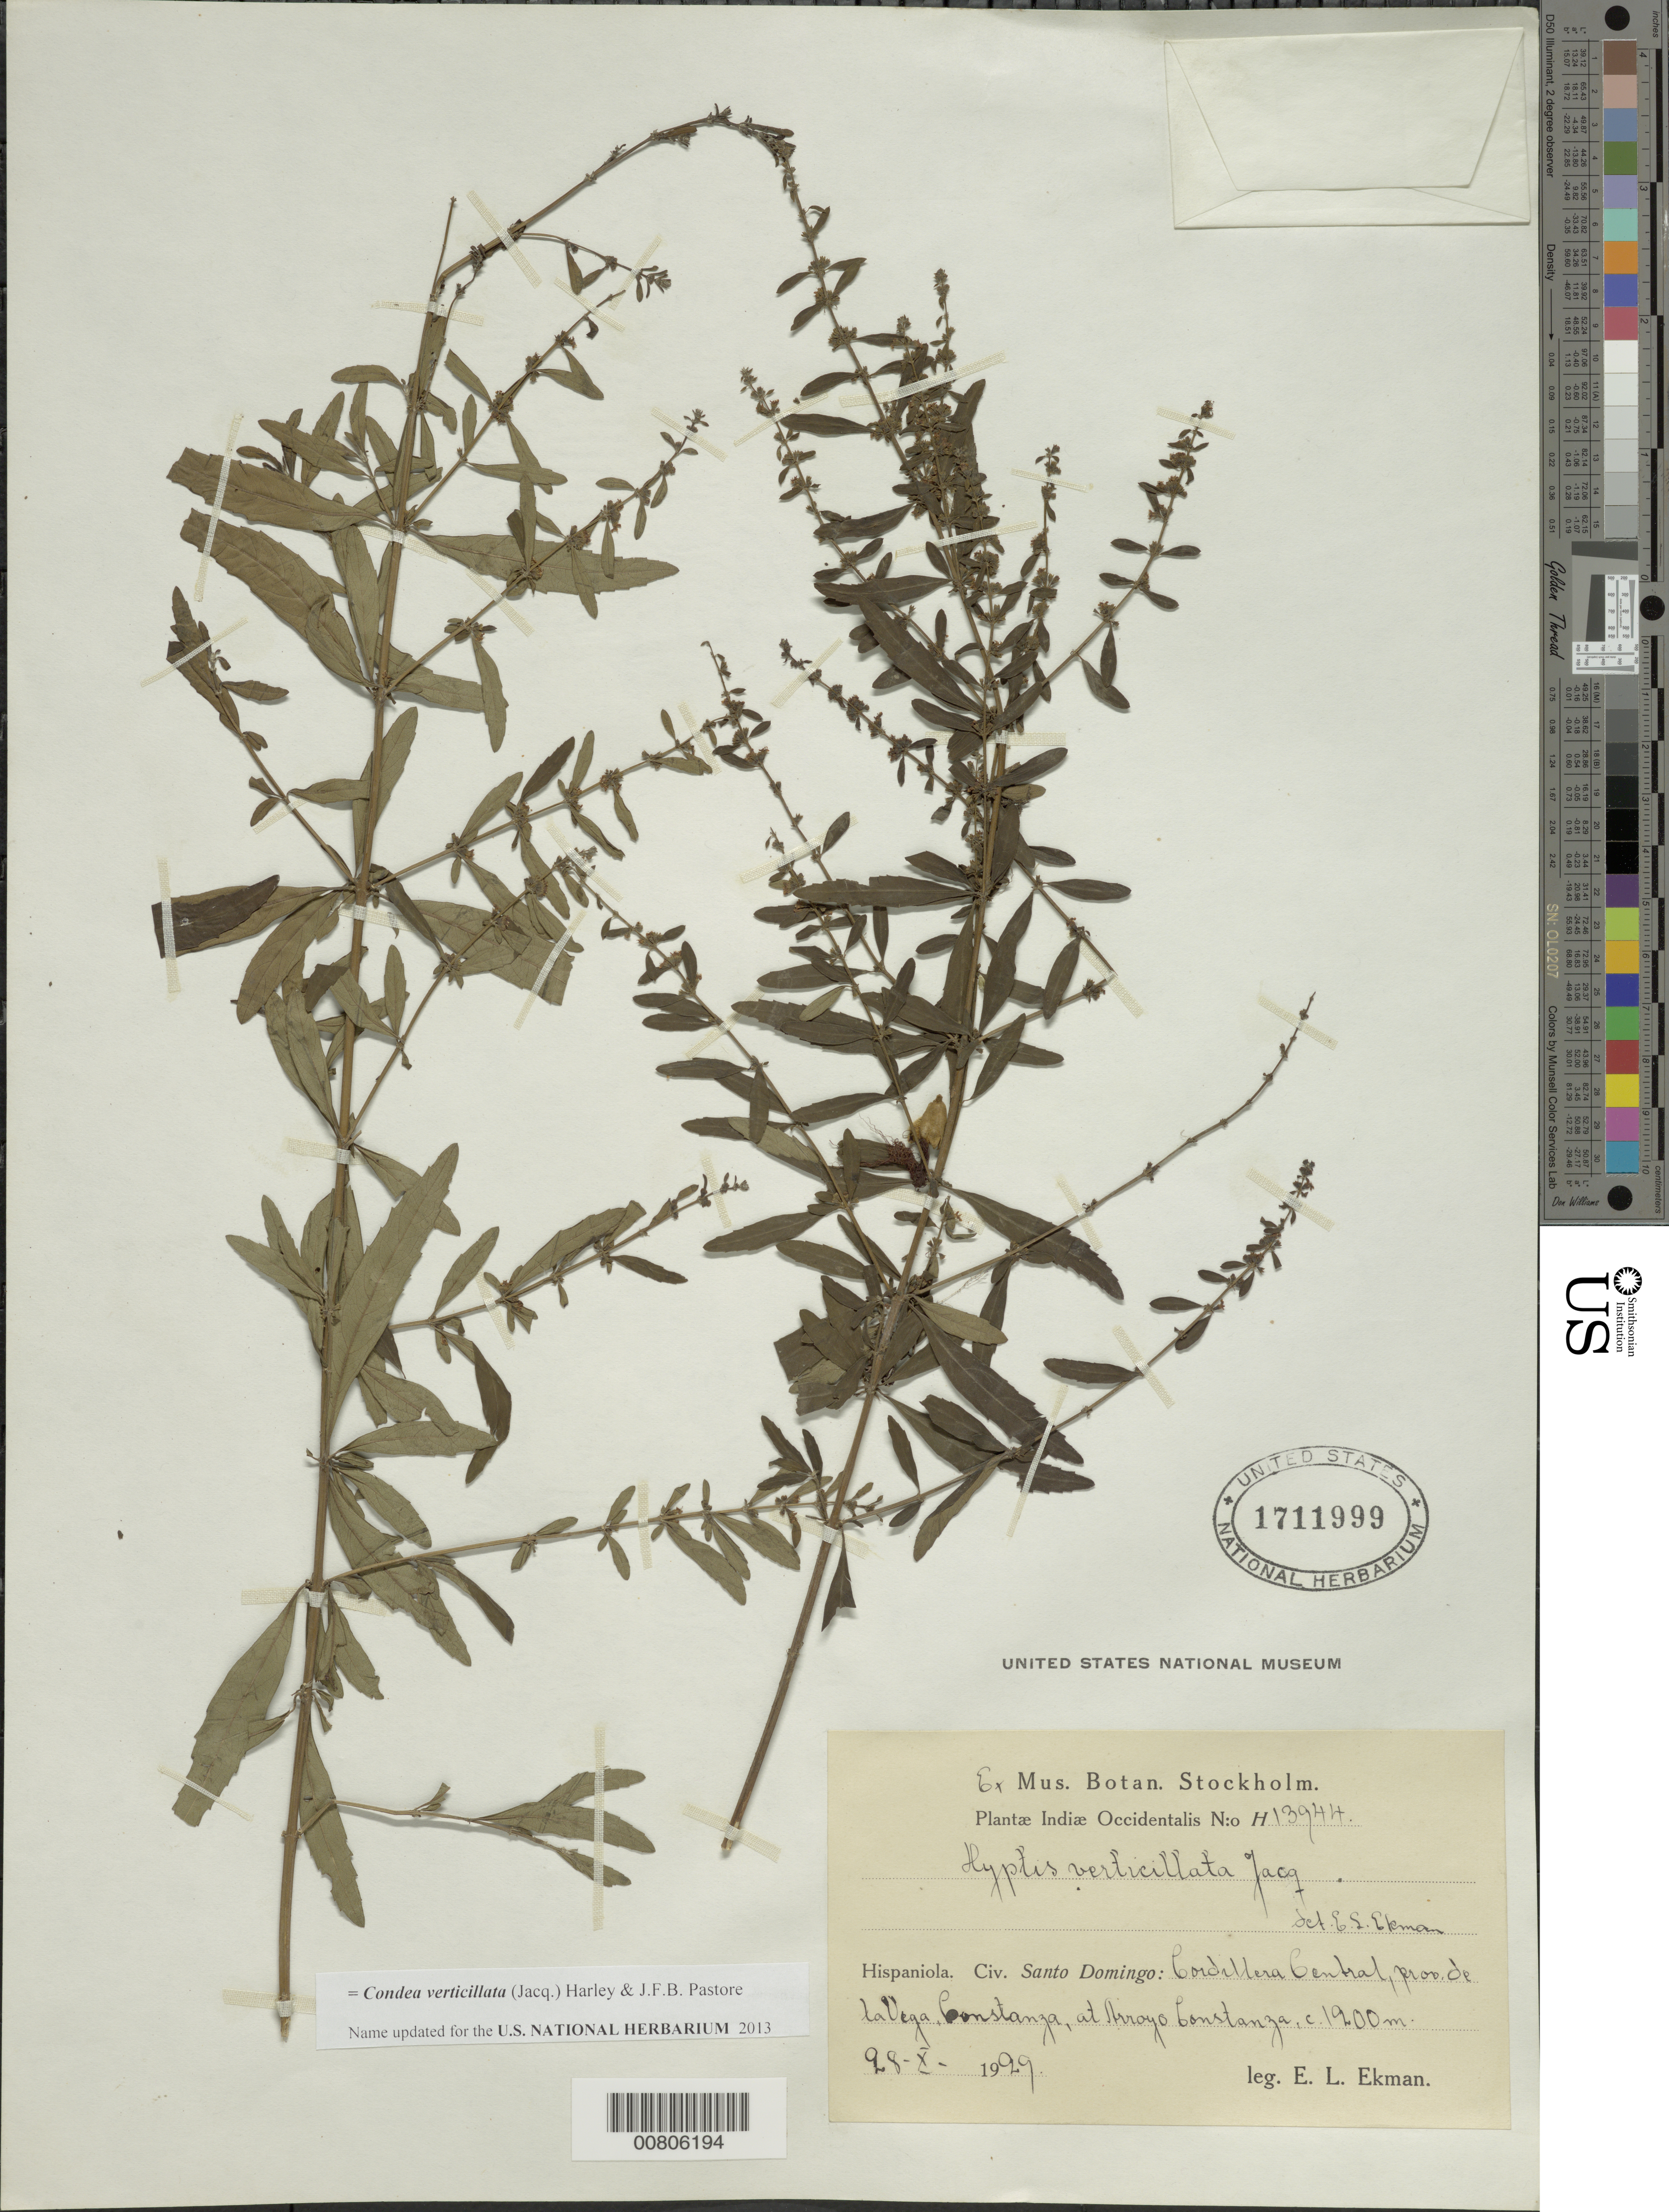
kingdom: Plantae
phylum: Tracheophyta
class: Magnoliopsida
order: Lamiales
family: Lamiaceae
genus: Condea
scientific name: Condea verticillata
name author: (Jacq.) Harley & J.F.B. Pastore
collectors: E. L. Ekman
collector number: H 13944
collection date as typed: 28 Oct 1929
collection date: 1929-10-28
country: Dominican Republic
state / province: La Vega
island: Hispaniola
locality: Cordillera Central, Constanza, at Arroyo Constanza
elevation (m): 1200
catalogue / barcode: US 1711999